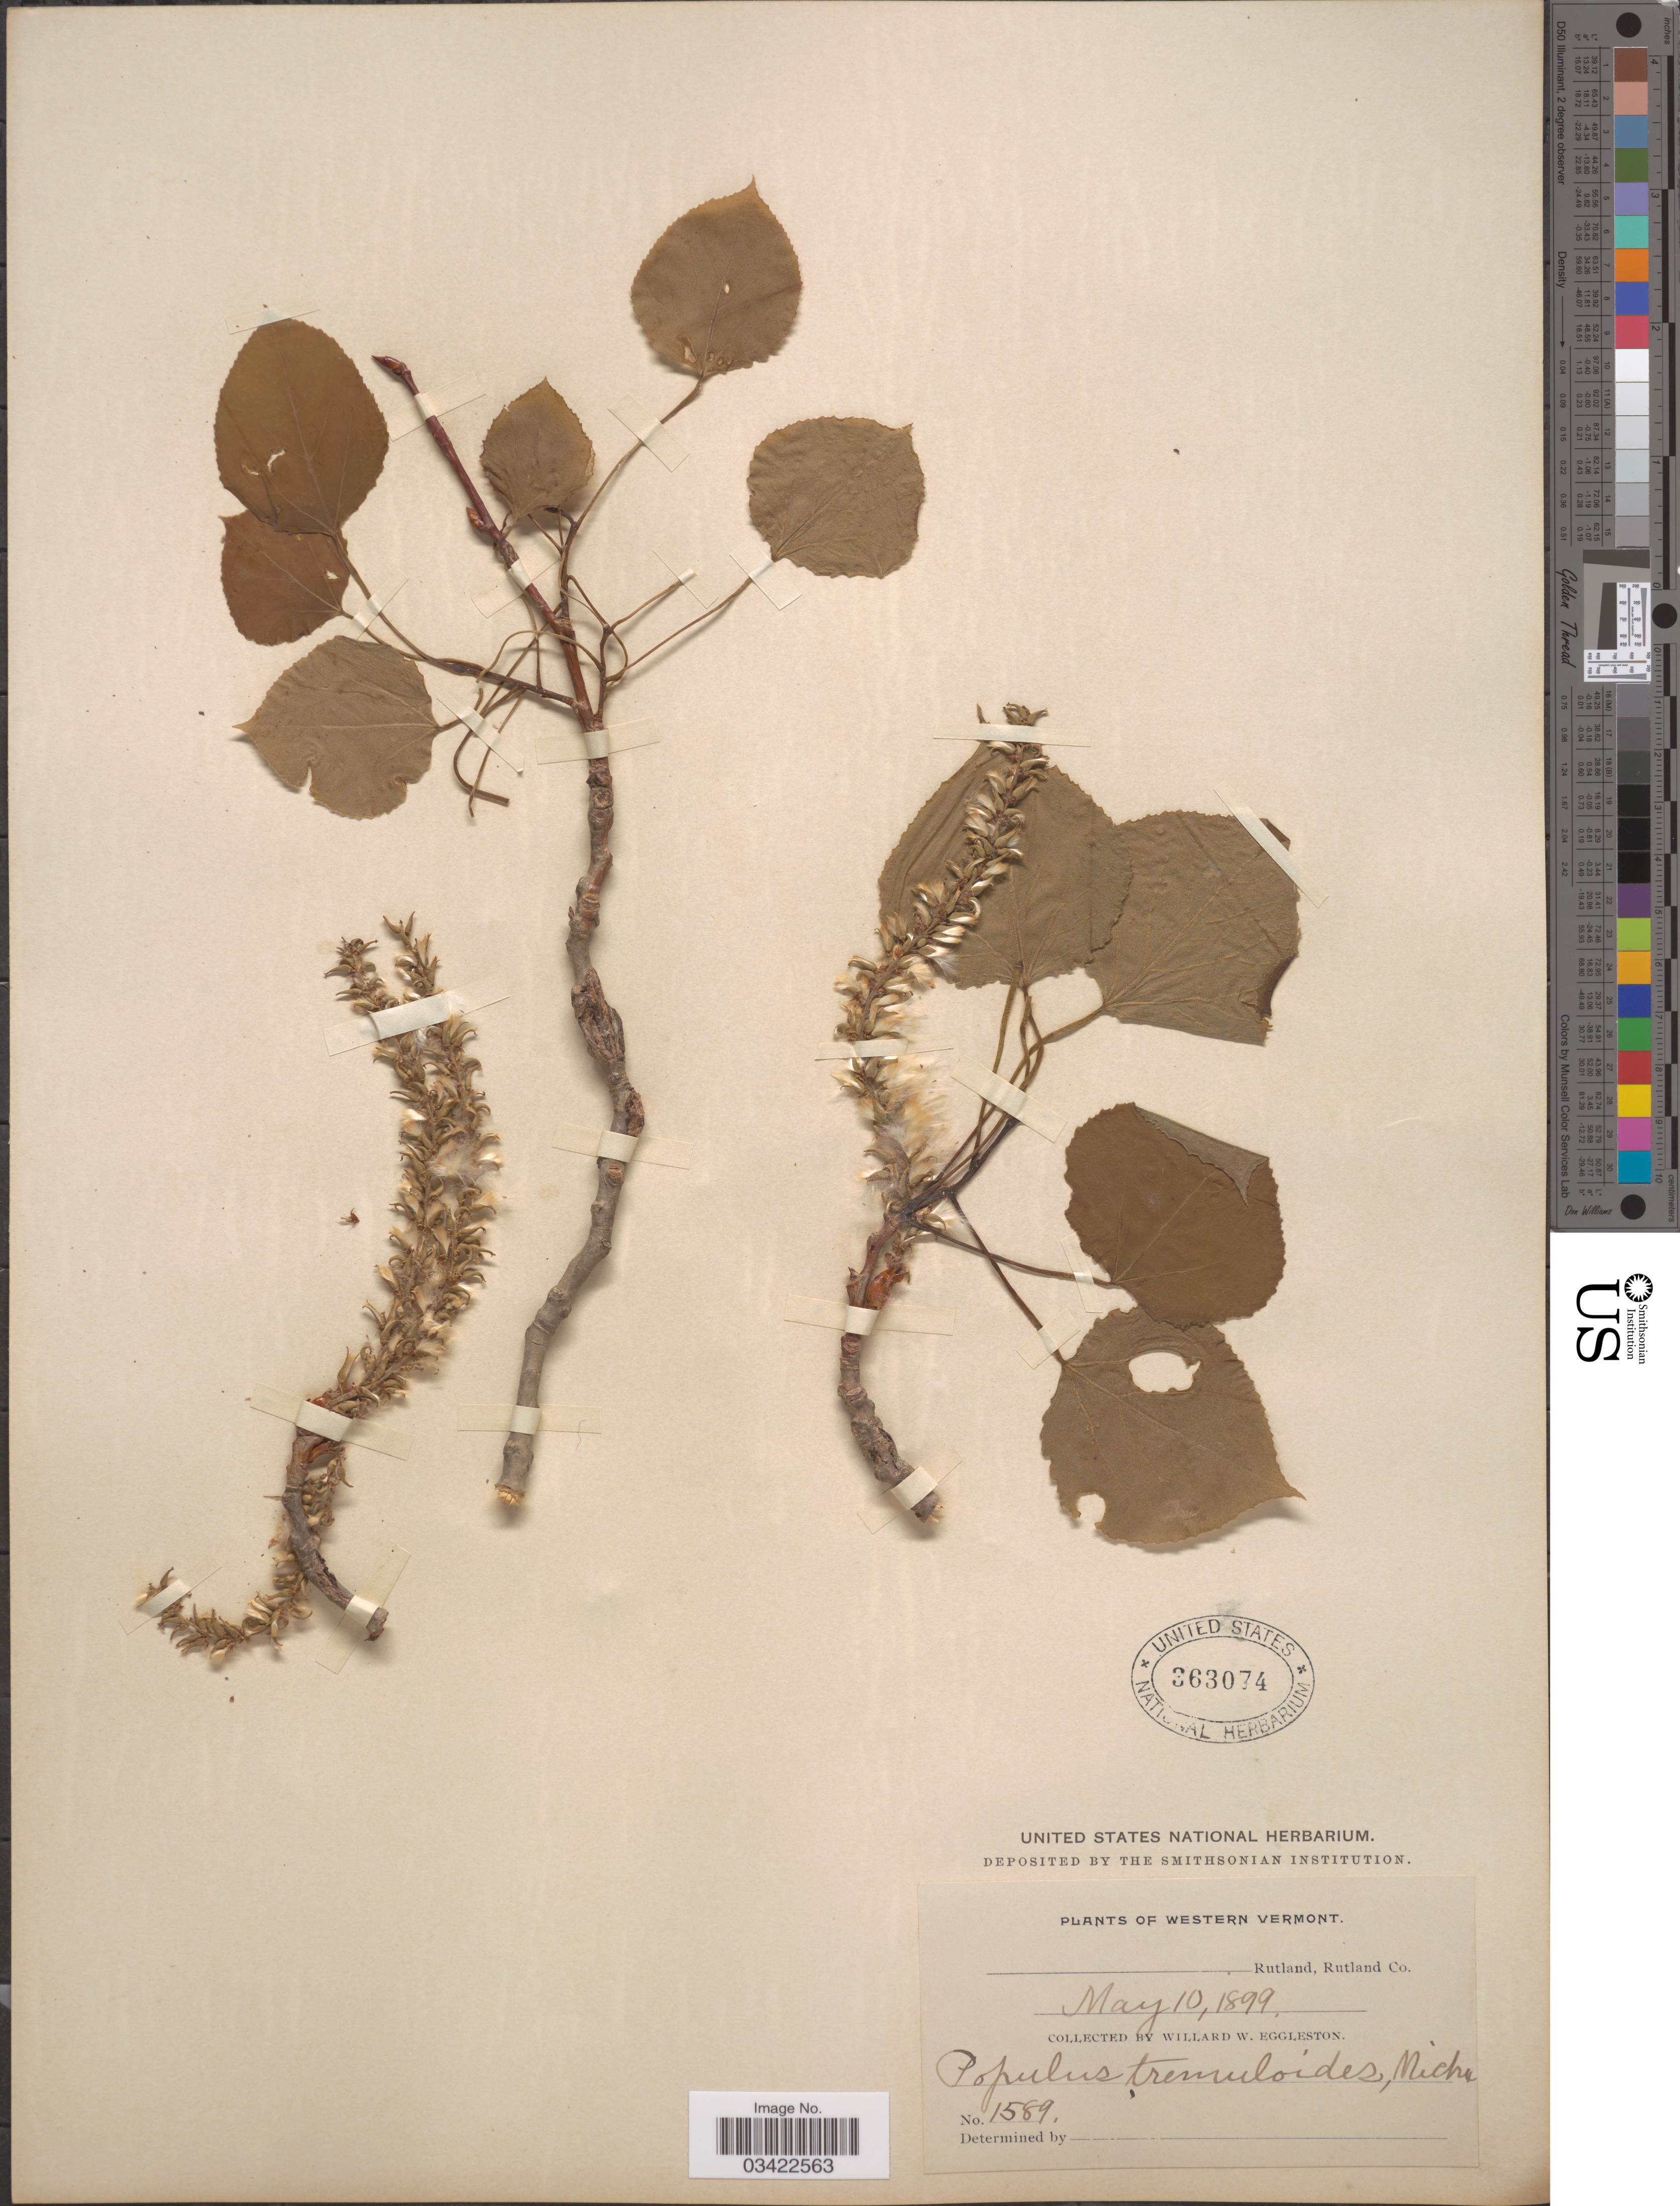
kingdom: Plantae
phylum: Tracheophyta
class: Magnoliopsida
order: Malpighiales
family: Salicaceae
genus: Populus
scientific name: Populus tremuloides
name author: Michx.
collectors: W. W. Eggleston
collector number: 1589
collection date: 1899-05-10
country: United States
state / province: Vermont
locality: Western Vermont. Rutland, Rutland Co.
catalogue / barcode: US 363074